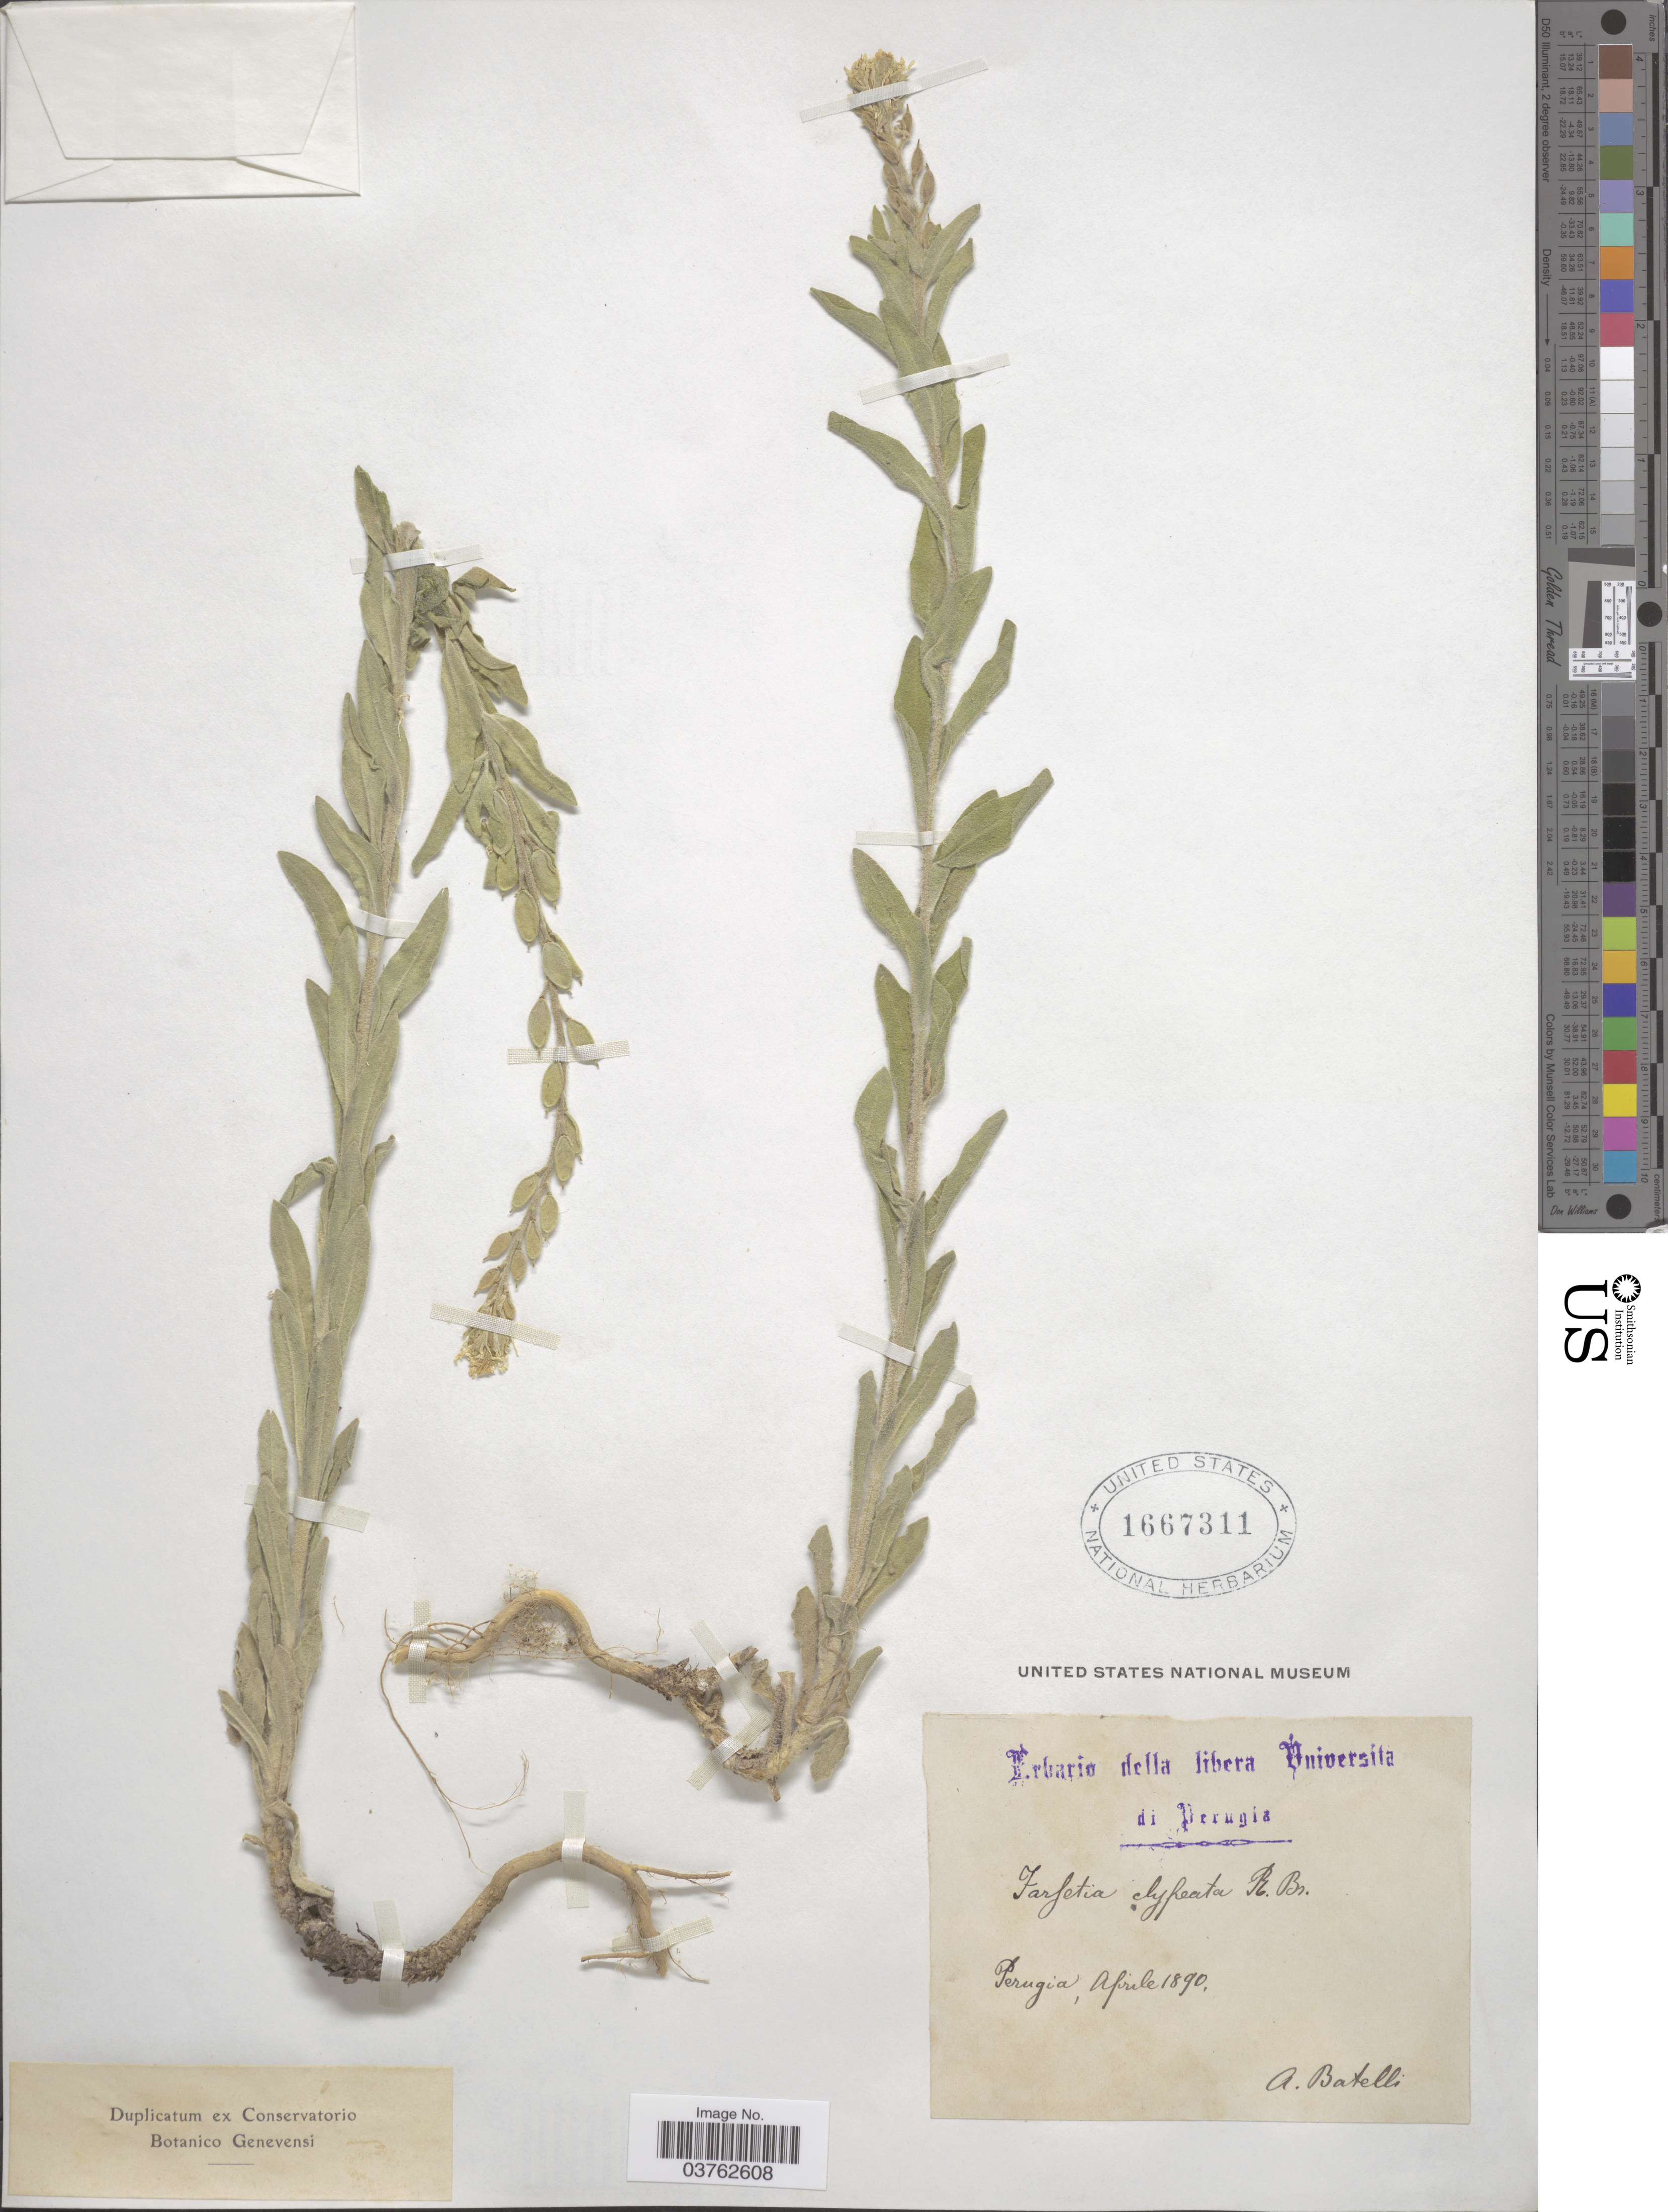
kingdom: Plantae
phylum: Tracheophyta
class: Magnoliopsida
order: Brassicales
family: Brassicaceae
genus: Fibigia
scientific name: Fibigia clypeata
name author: (L.) Medik.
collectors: A. Batelli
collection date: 1890-04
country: Italy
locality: Perugia.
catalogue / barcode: US 1667311